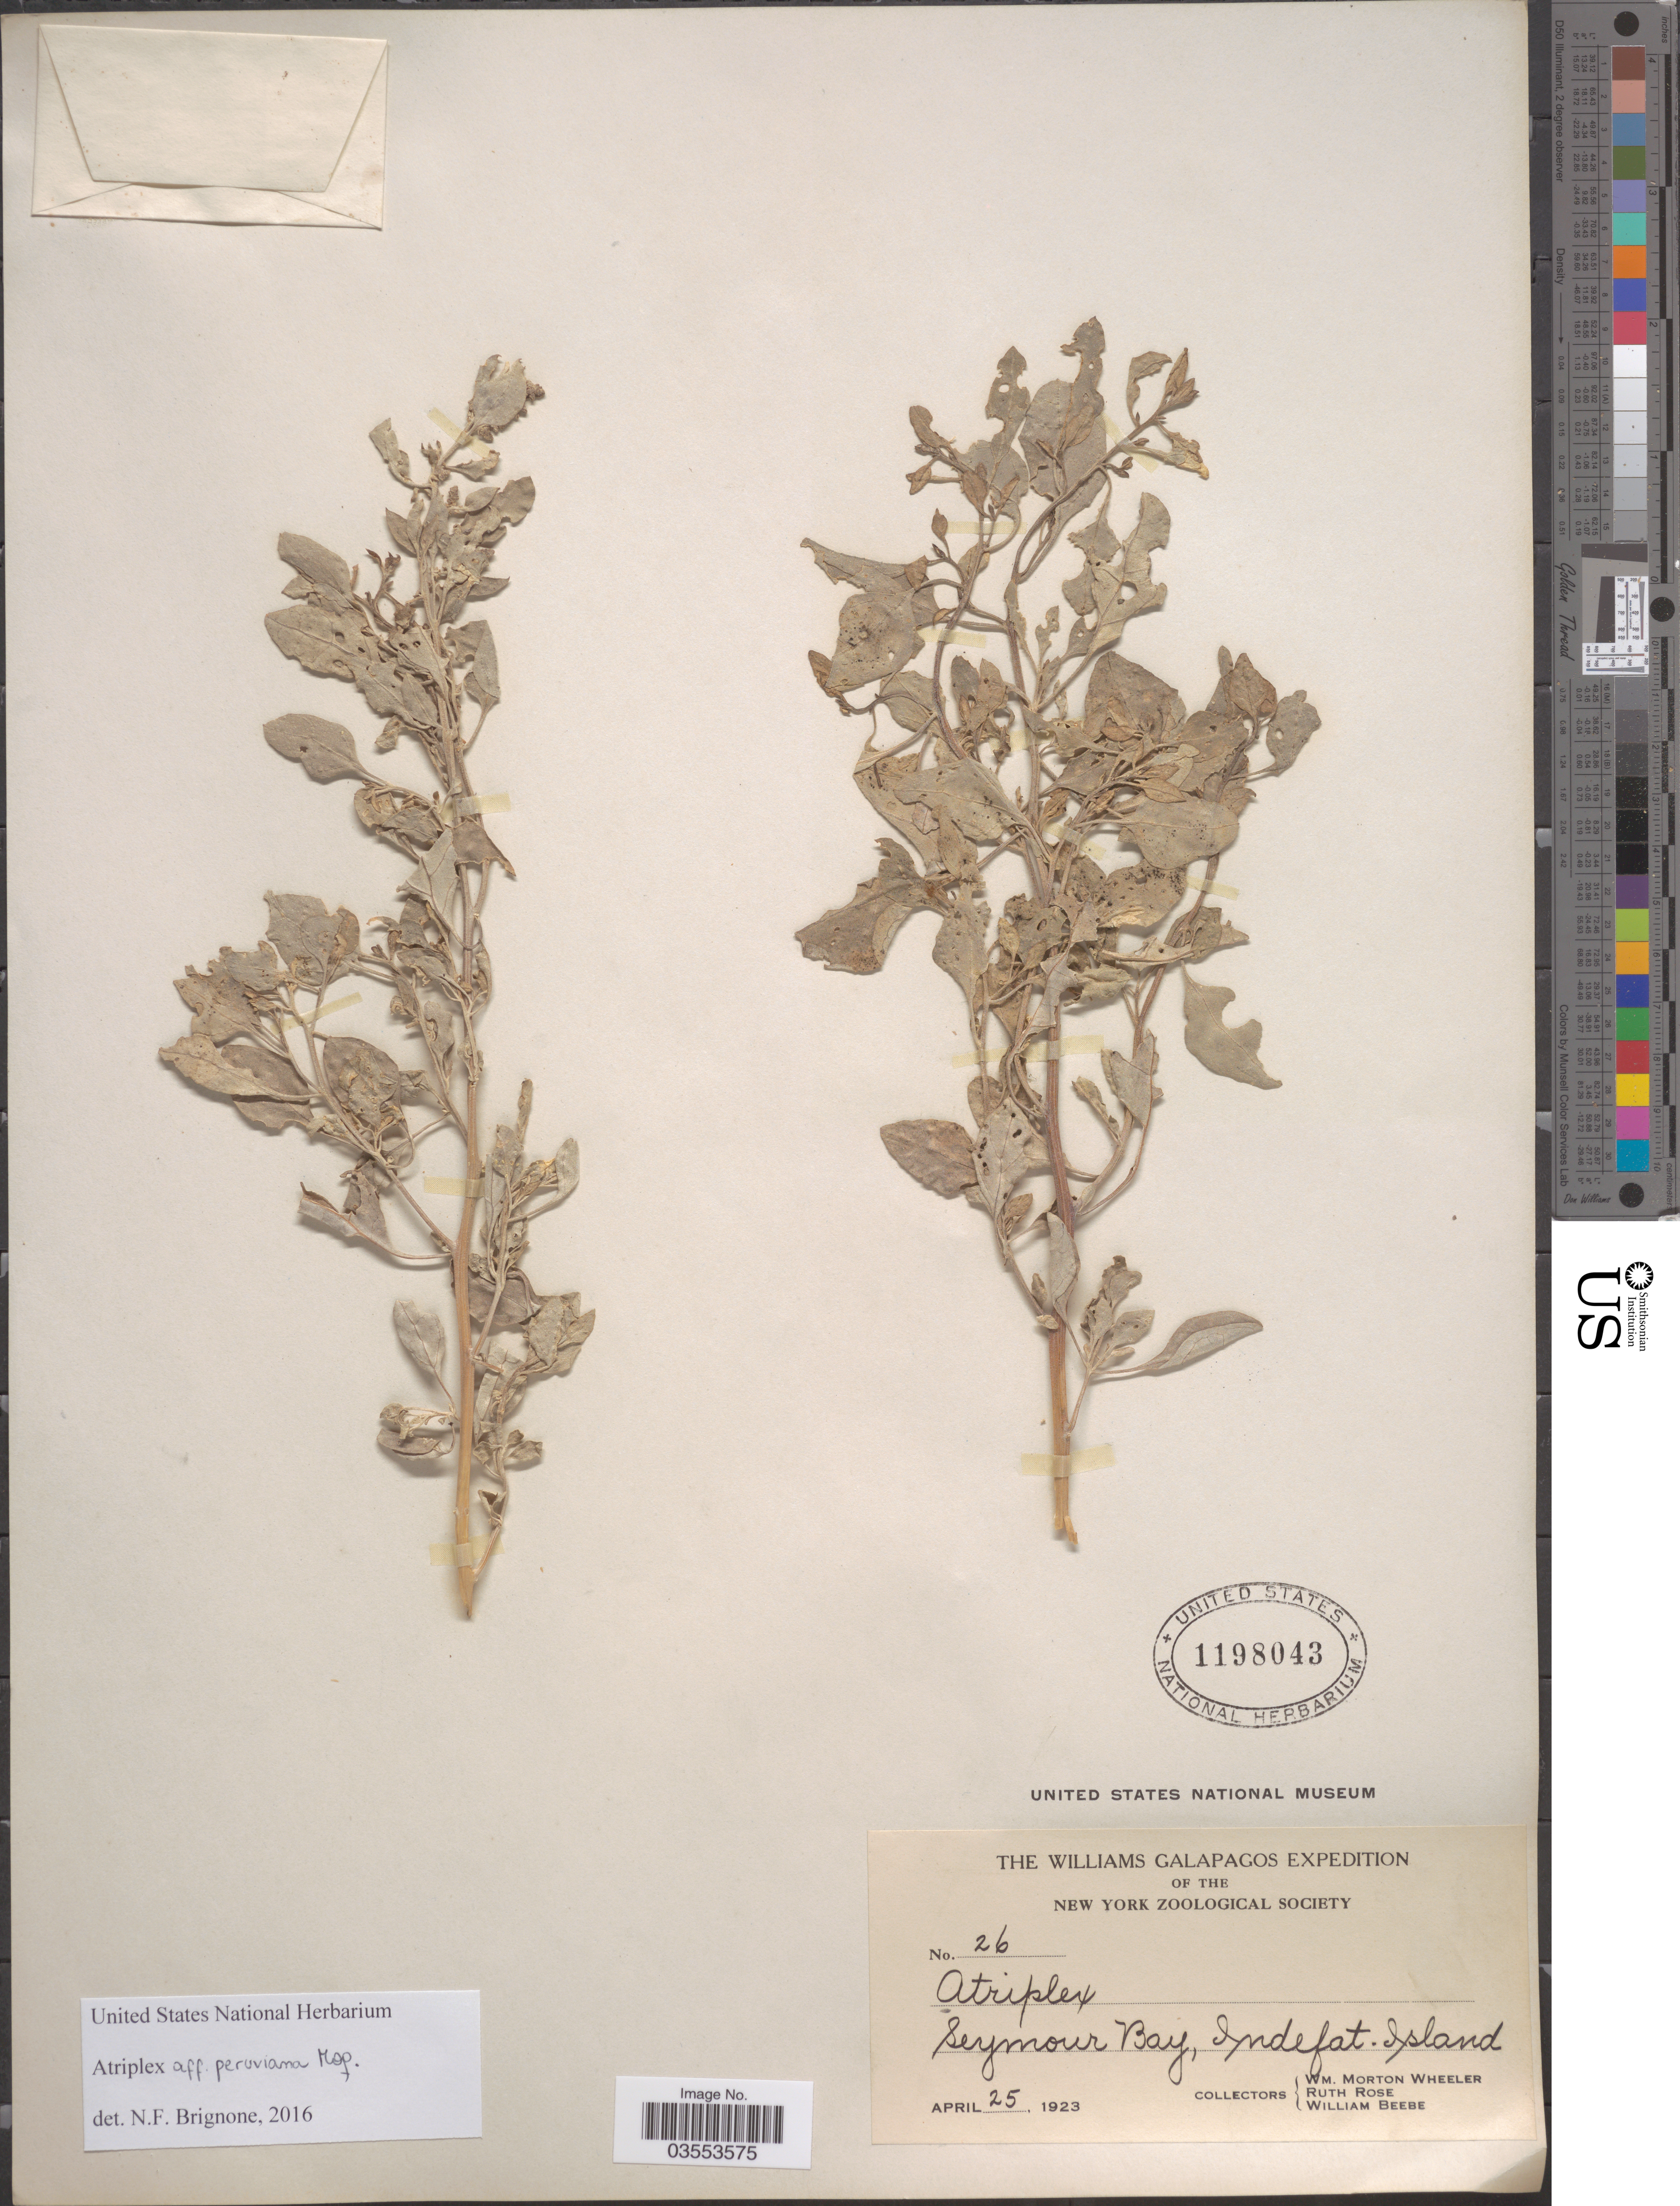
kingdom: Plantae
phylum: Tracheophyta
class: Magnoliopsida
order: Caryophyllales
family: Amaranthaceae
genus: Atriplex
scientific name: Atriplex sp.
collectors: W. Wheeler, R. Rose & W. Beebe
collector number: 26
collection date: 1923-04-25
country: Ecuador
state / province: Colón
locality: Seymour Bay, Indefat. Island.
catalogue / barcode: US 1198043